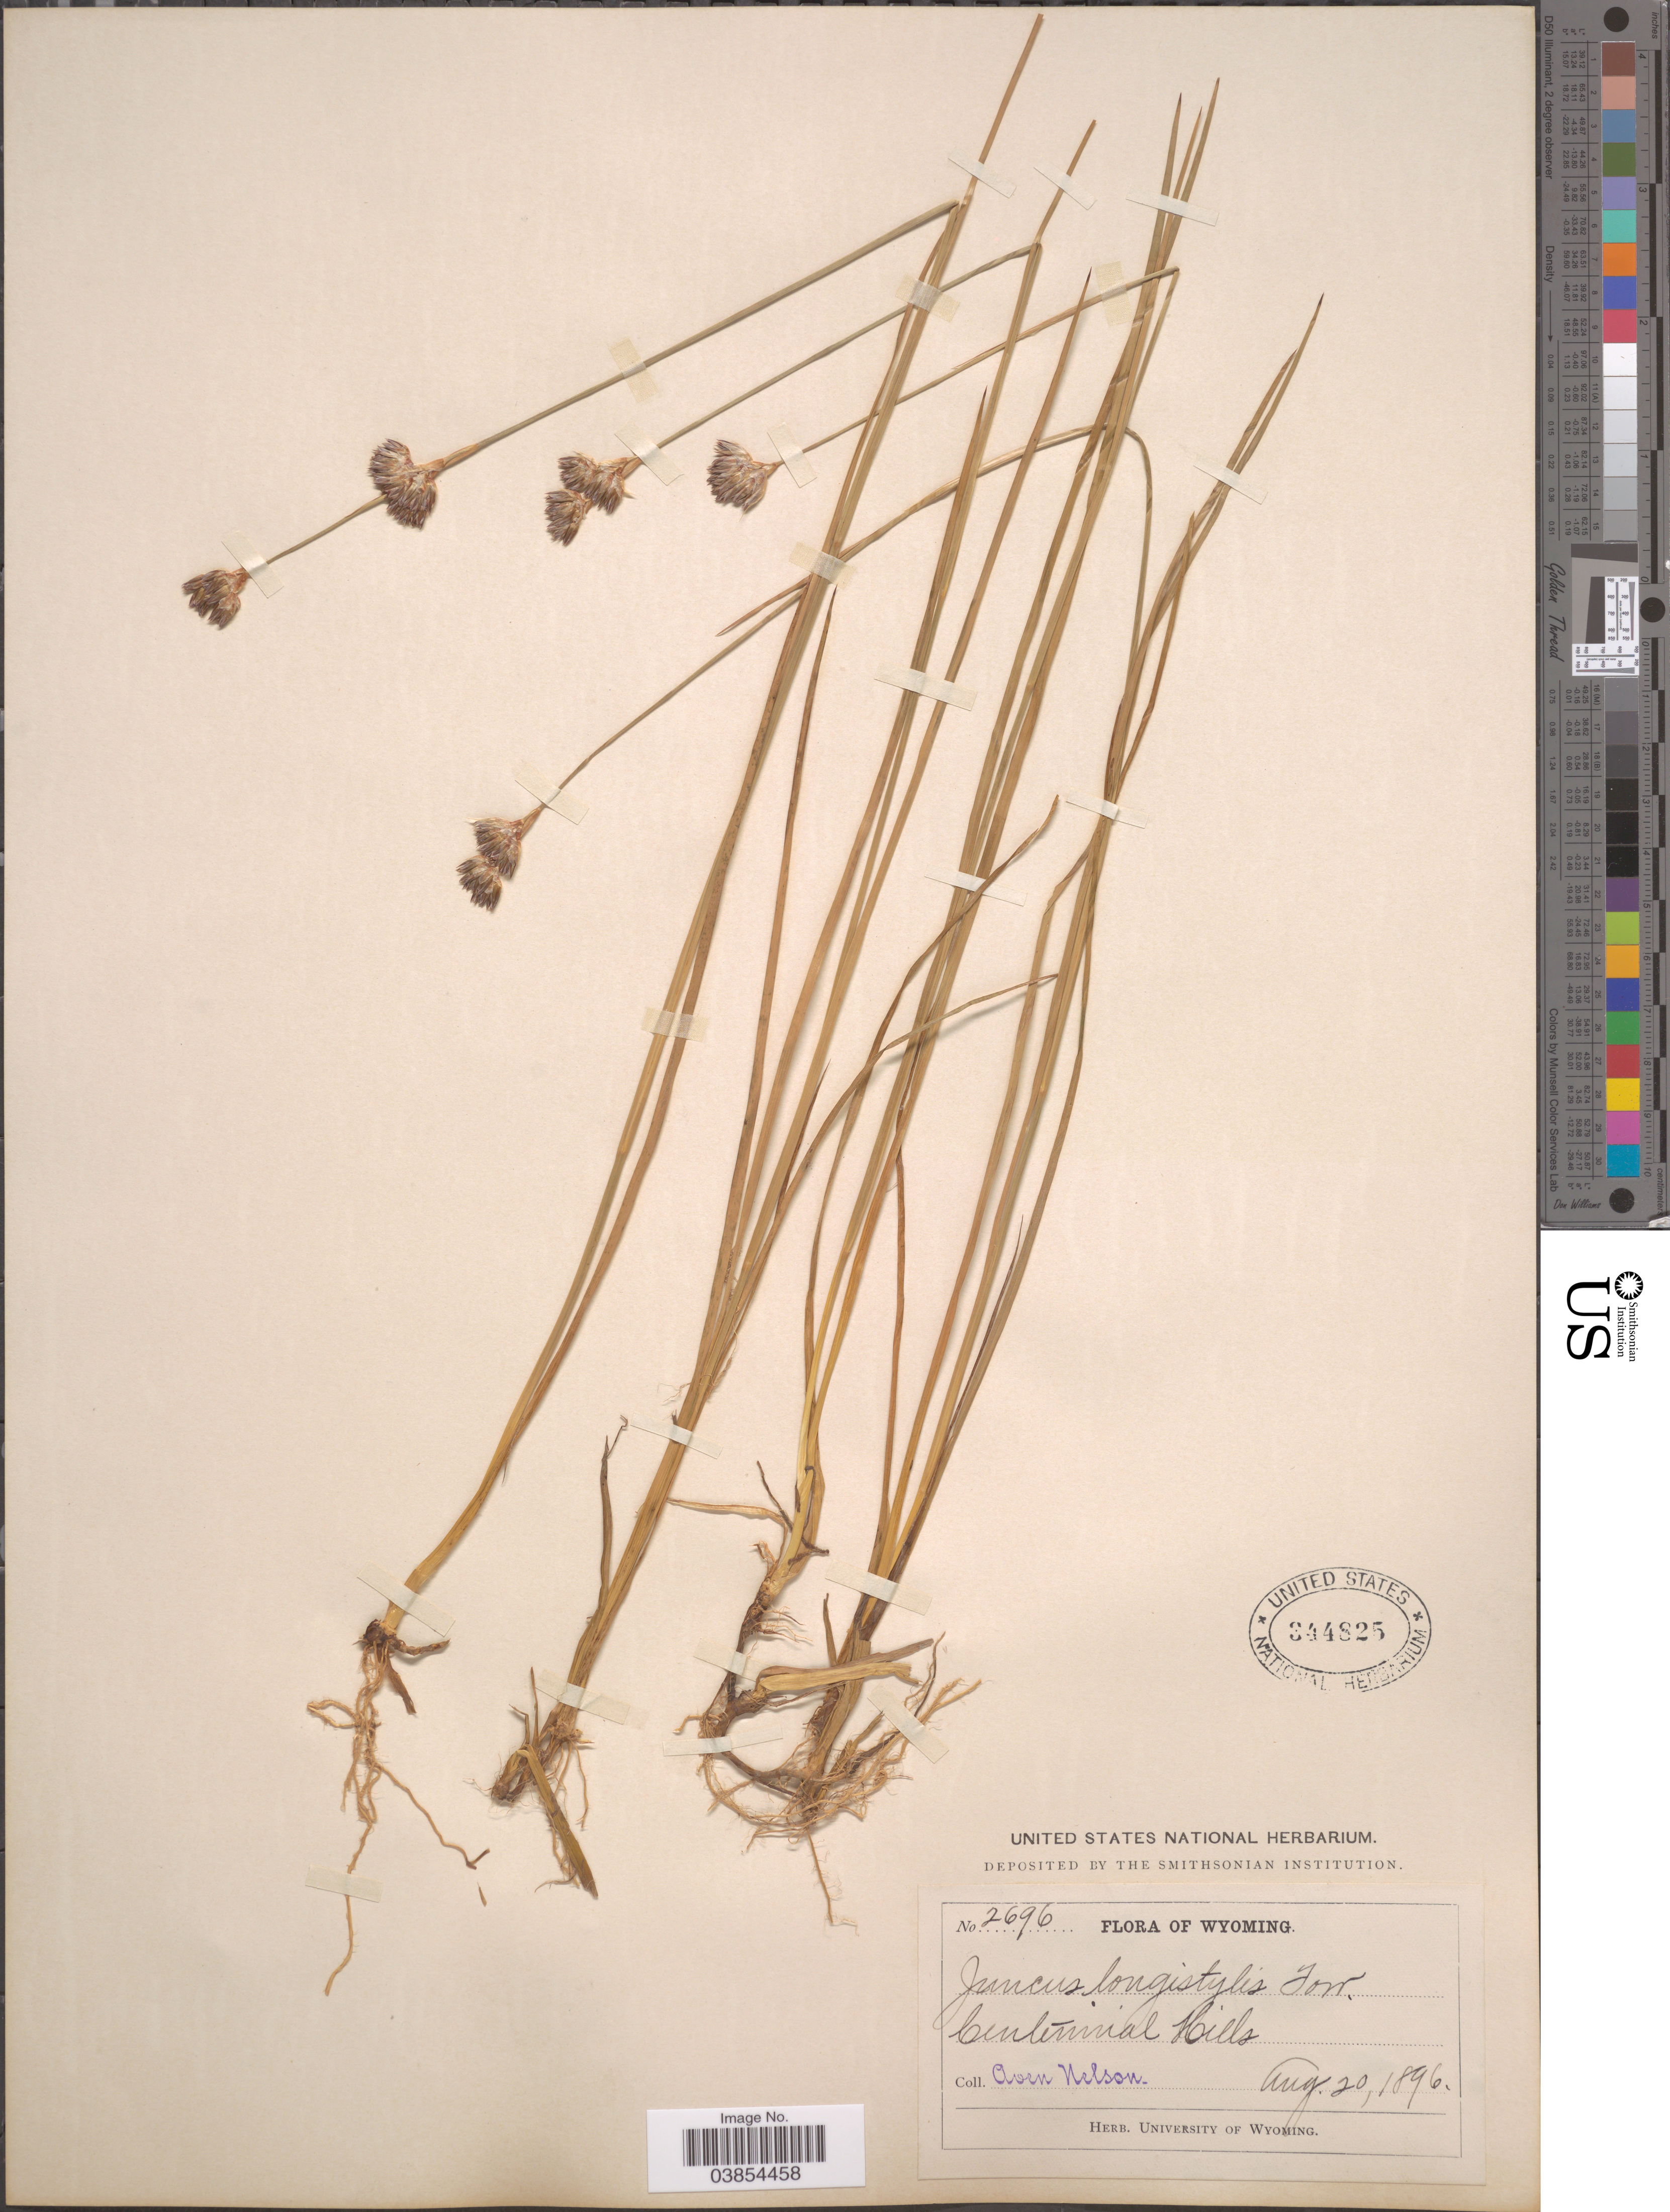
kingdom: Plantae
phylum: Tracheophyta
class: Liliopsida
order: Poales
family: Juncaceae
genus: Juncus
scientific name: Juncus longistylis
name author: Torr.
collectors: A. Nelson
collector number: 2696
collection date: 1896-08-20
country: United States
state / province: Wyoming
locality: Centennial Hills.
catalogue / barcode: US 344825